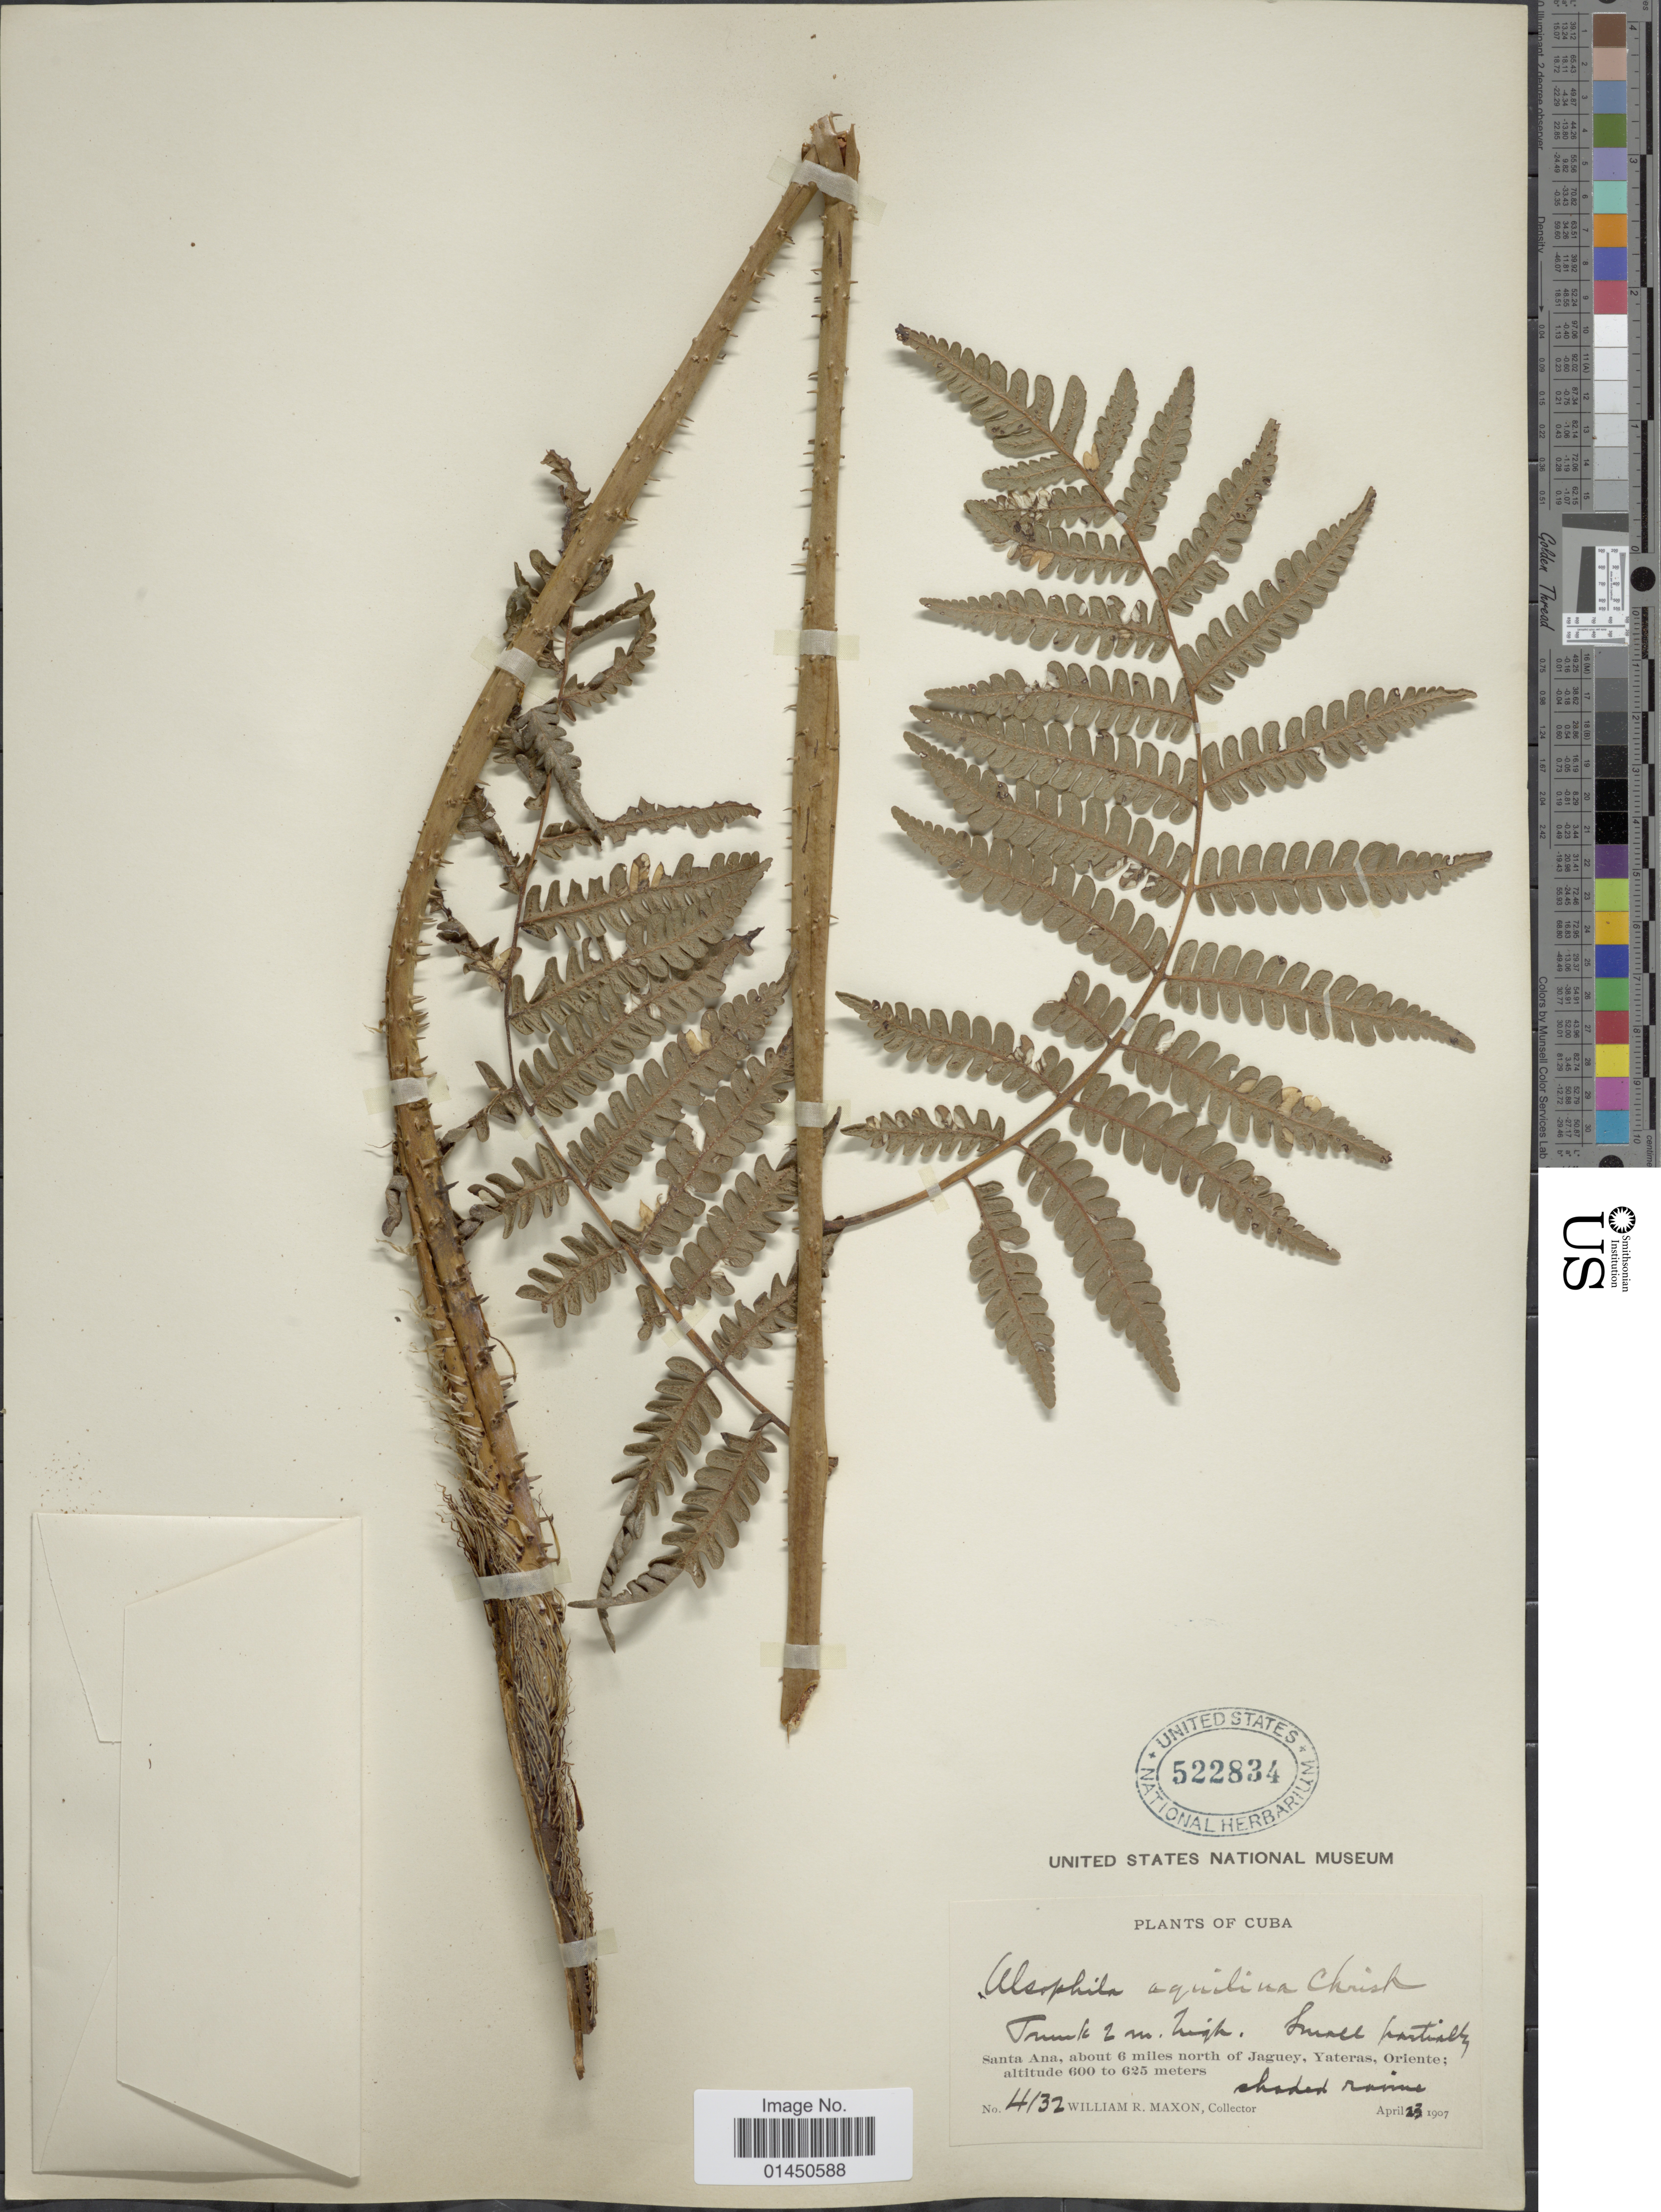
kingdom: Plantae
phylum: Tracheophyta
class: Polypodiopsida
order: Cyatheales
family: Cyatheaceae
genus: Cyathea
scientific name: Cyathea parvula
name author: (Jenman) Domin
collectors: W. R. Maxon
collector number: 4132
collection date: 1907-04-23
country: Cuba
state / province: Oriente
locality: Santa Ana, about 6 miles north of Jaguey, Yateras.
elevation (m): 600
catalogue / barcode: US 522834